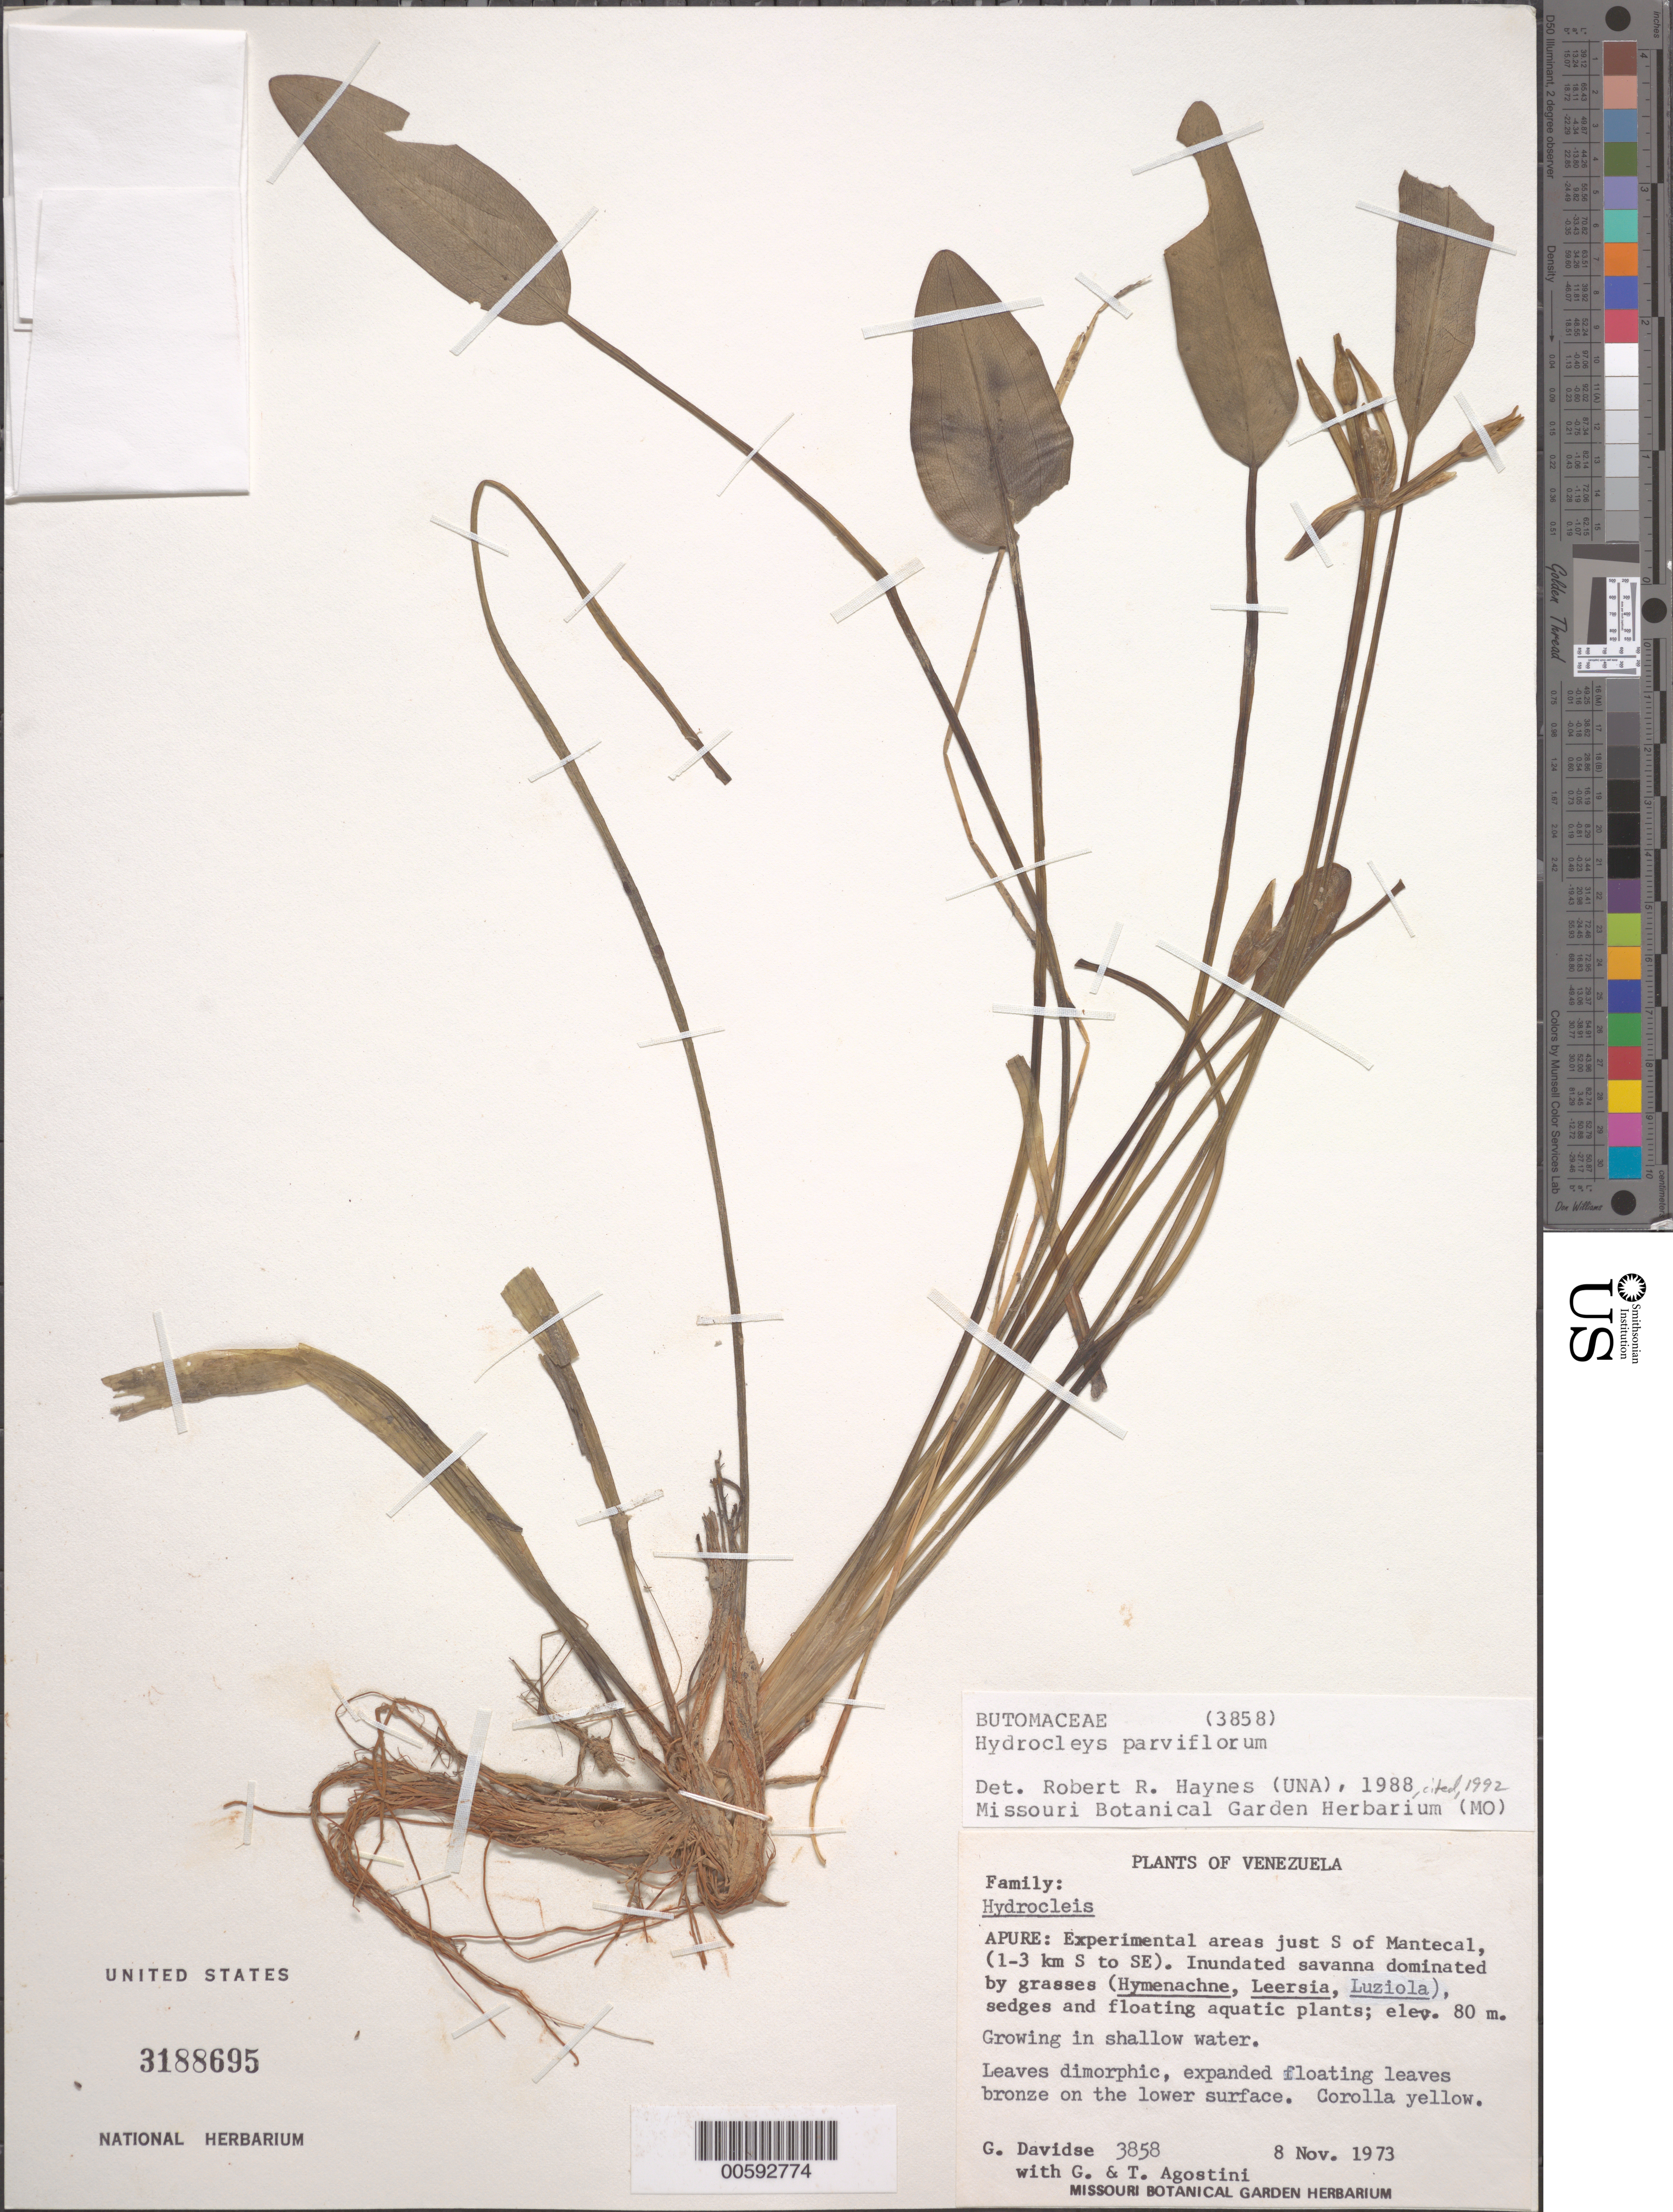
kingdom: Plantae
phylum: Tracheophyta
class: Liliopsida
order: Alismatales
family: Alismataceae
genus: Hydrocleys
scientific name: Hydrocleys parviflora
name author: Seub.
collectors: G. Davidse, G. Agostini & G. Agostini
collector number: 3858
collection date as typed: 08 Nov 1973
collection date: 1973-11-08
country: Venezuela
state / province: Apure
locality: S of Mantecal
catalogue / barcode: US 3188695